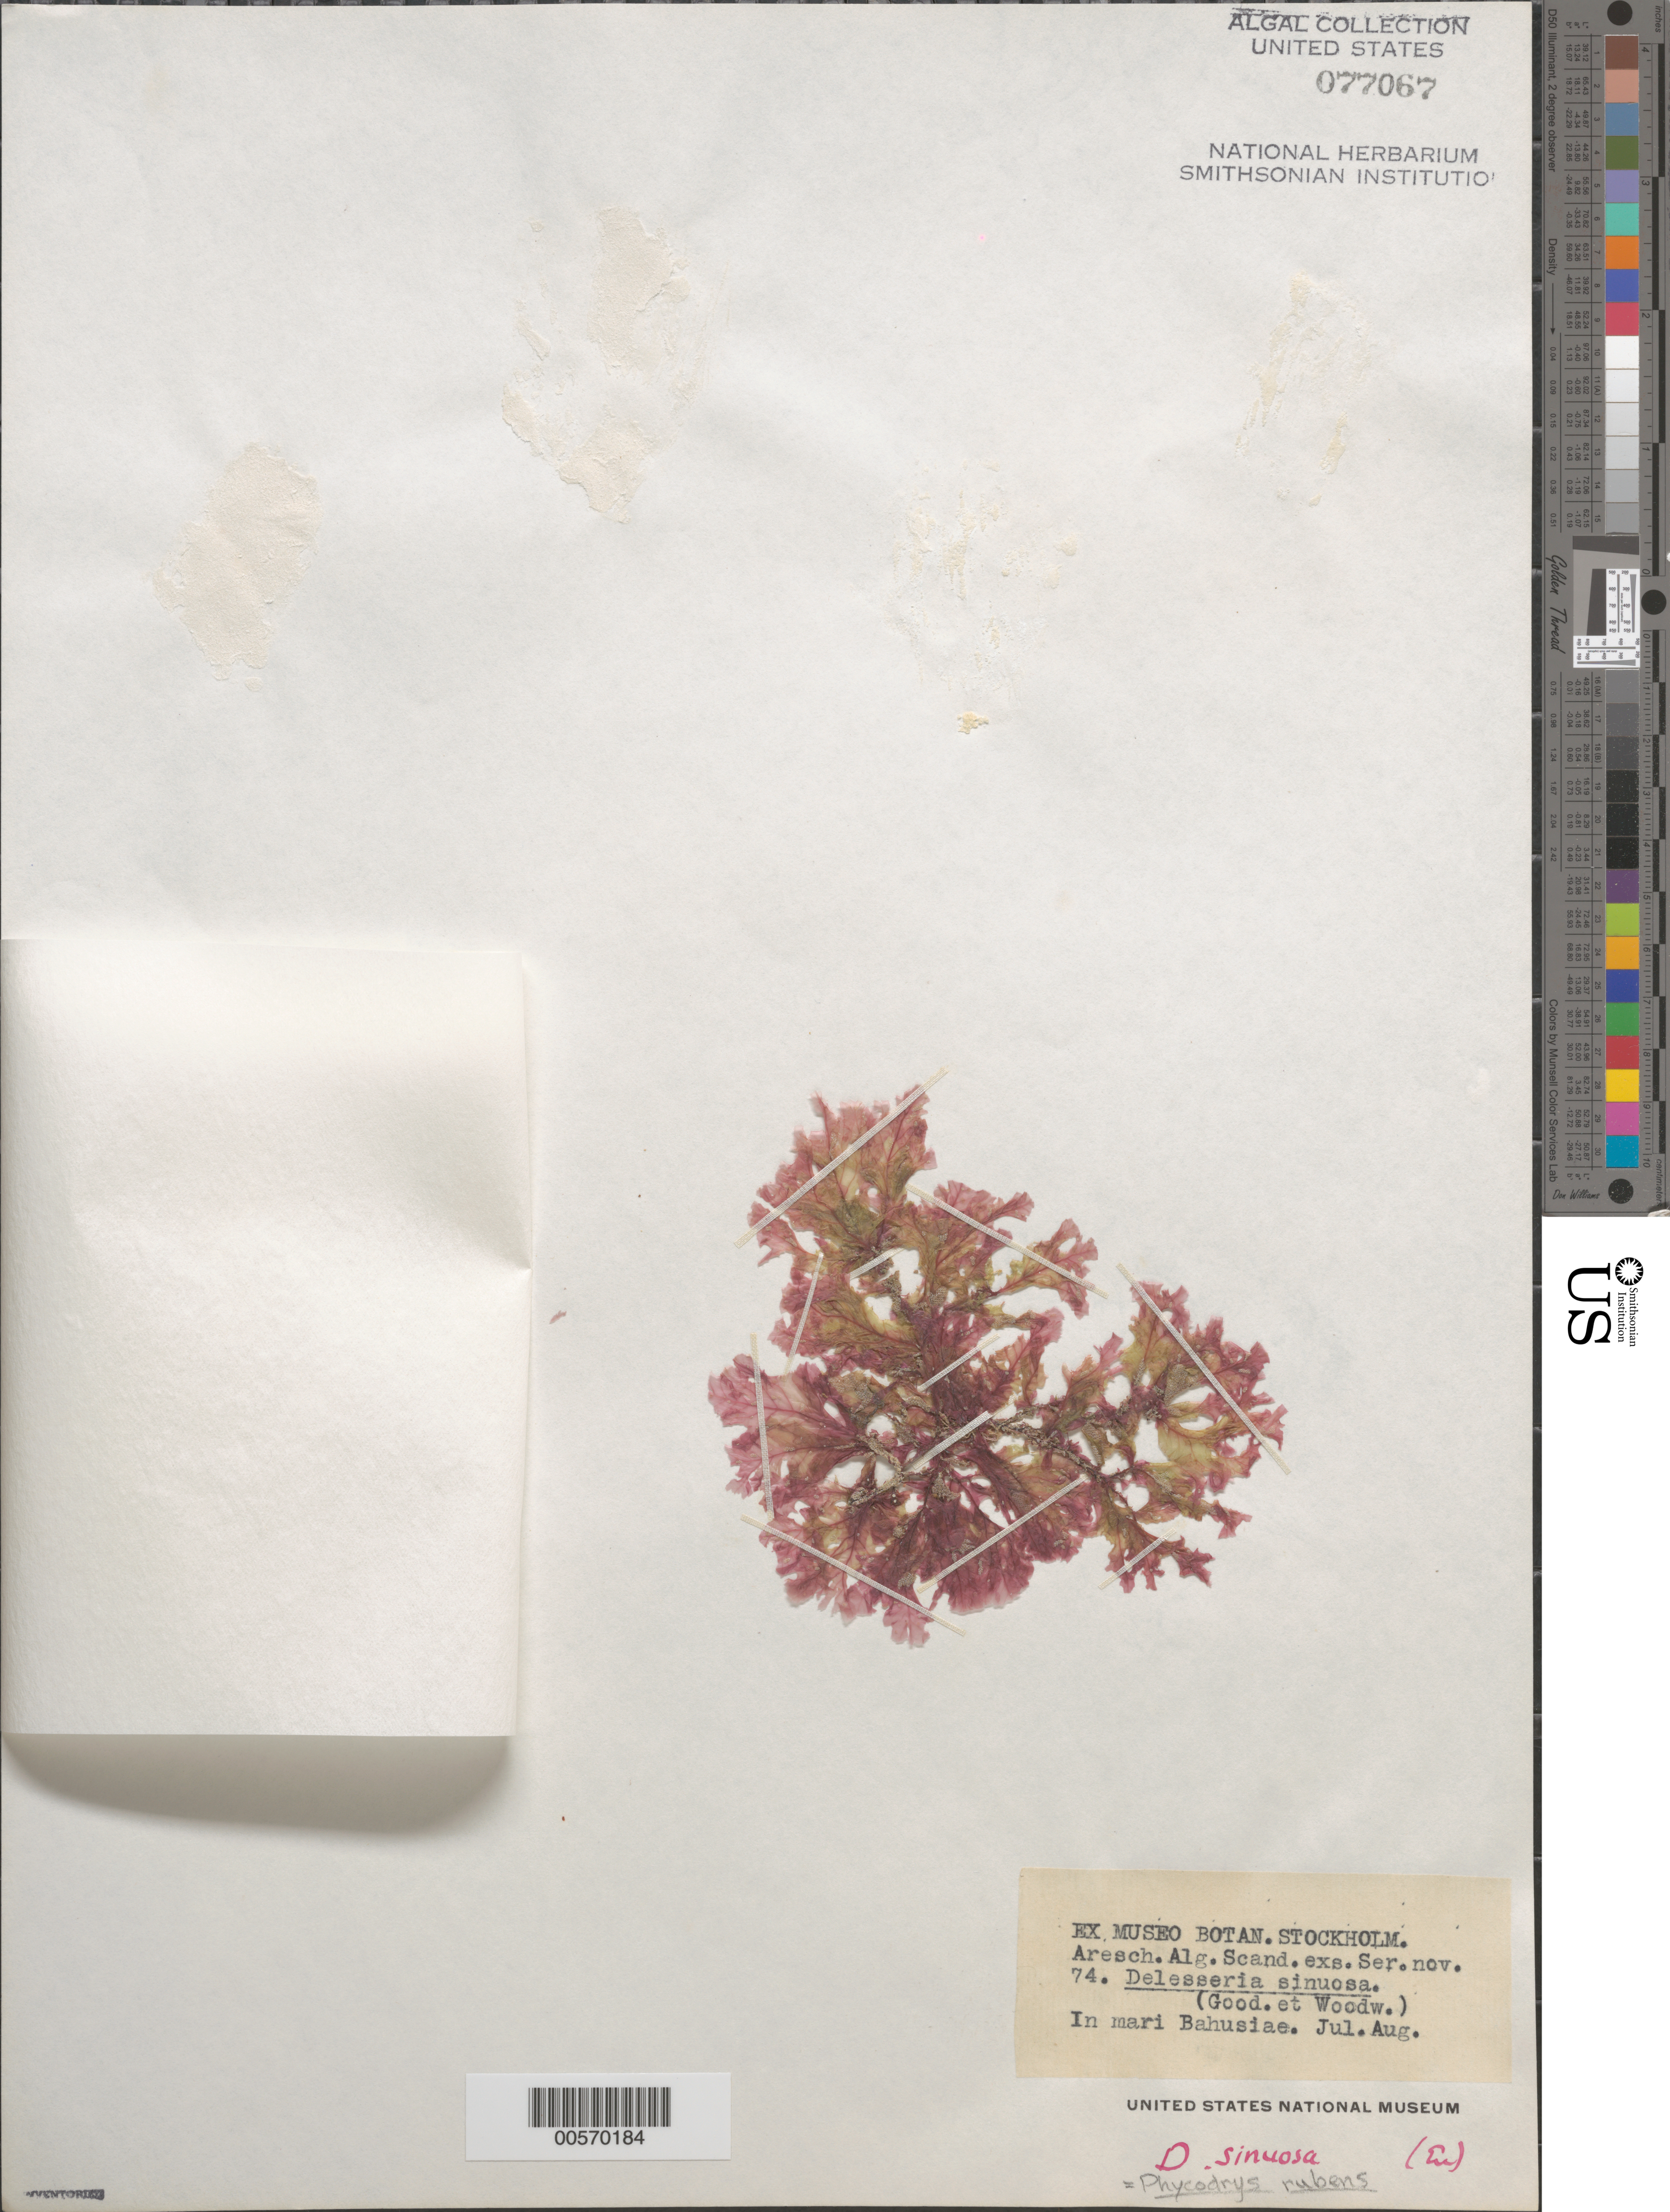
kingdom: Plantae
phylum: Rhodophyta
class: Florideophyceae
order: Ceramiales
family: Delesseriaceae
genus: Phycodrys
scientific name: Phycodrys rubens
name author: (L.) Batters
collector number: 74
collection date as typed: Jul ---- AND -- Aug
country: Sweden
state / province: Västra Götaland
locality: Bohus bay (mari bahusiae)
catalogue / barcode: US 77067